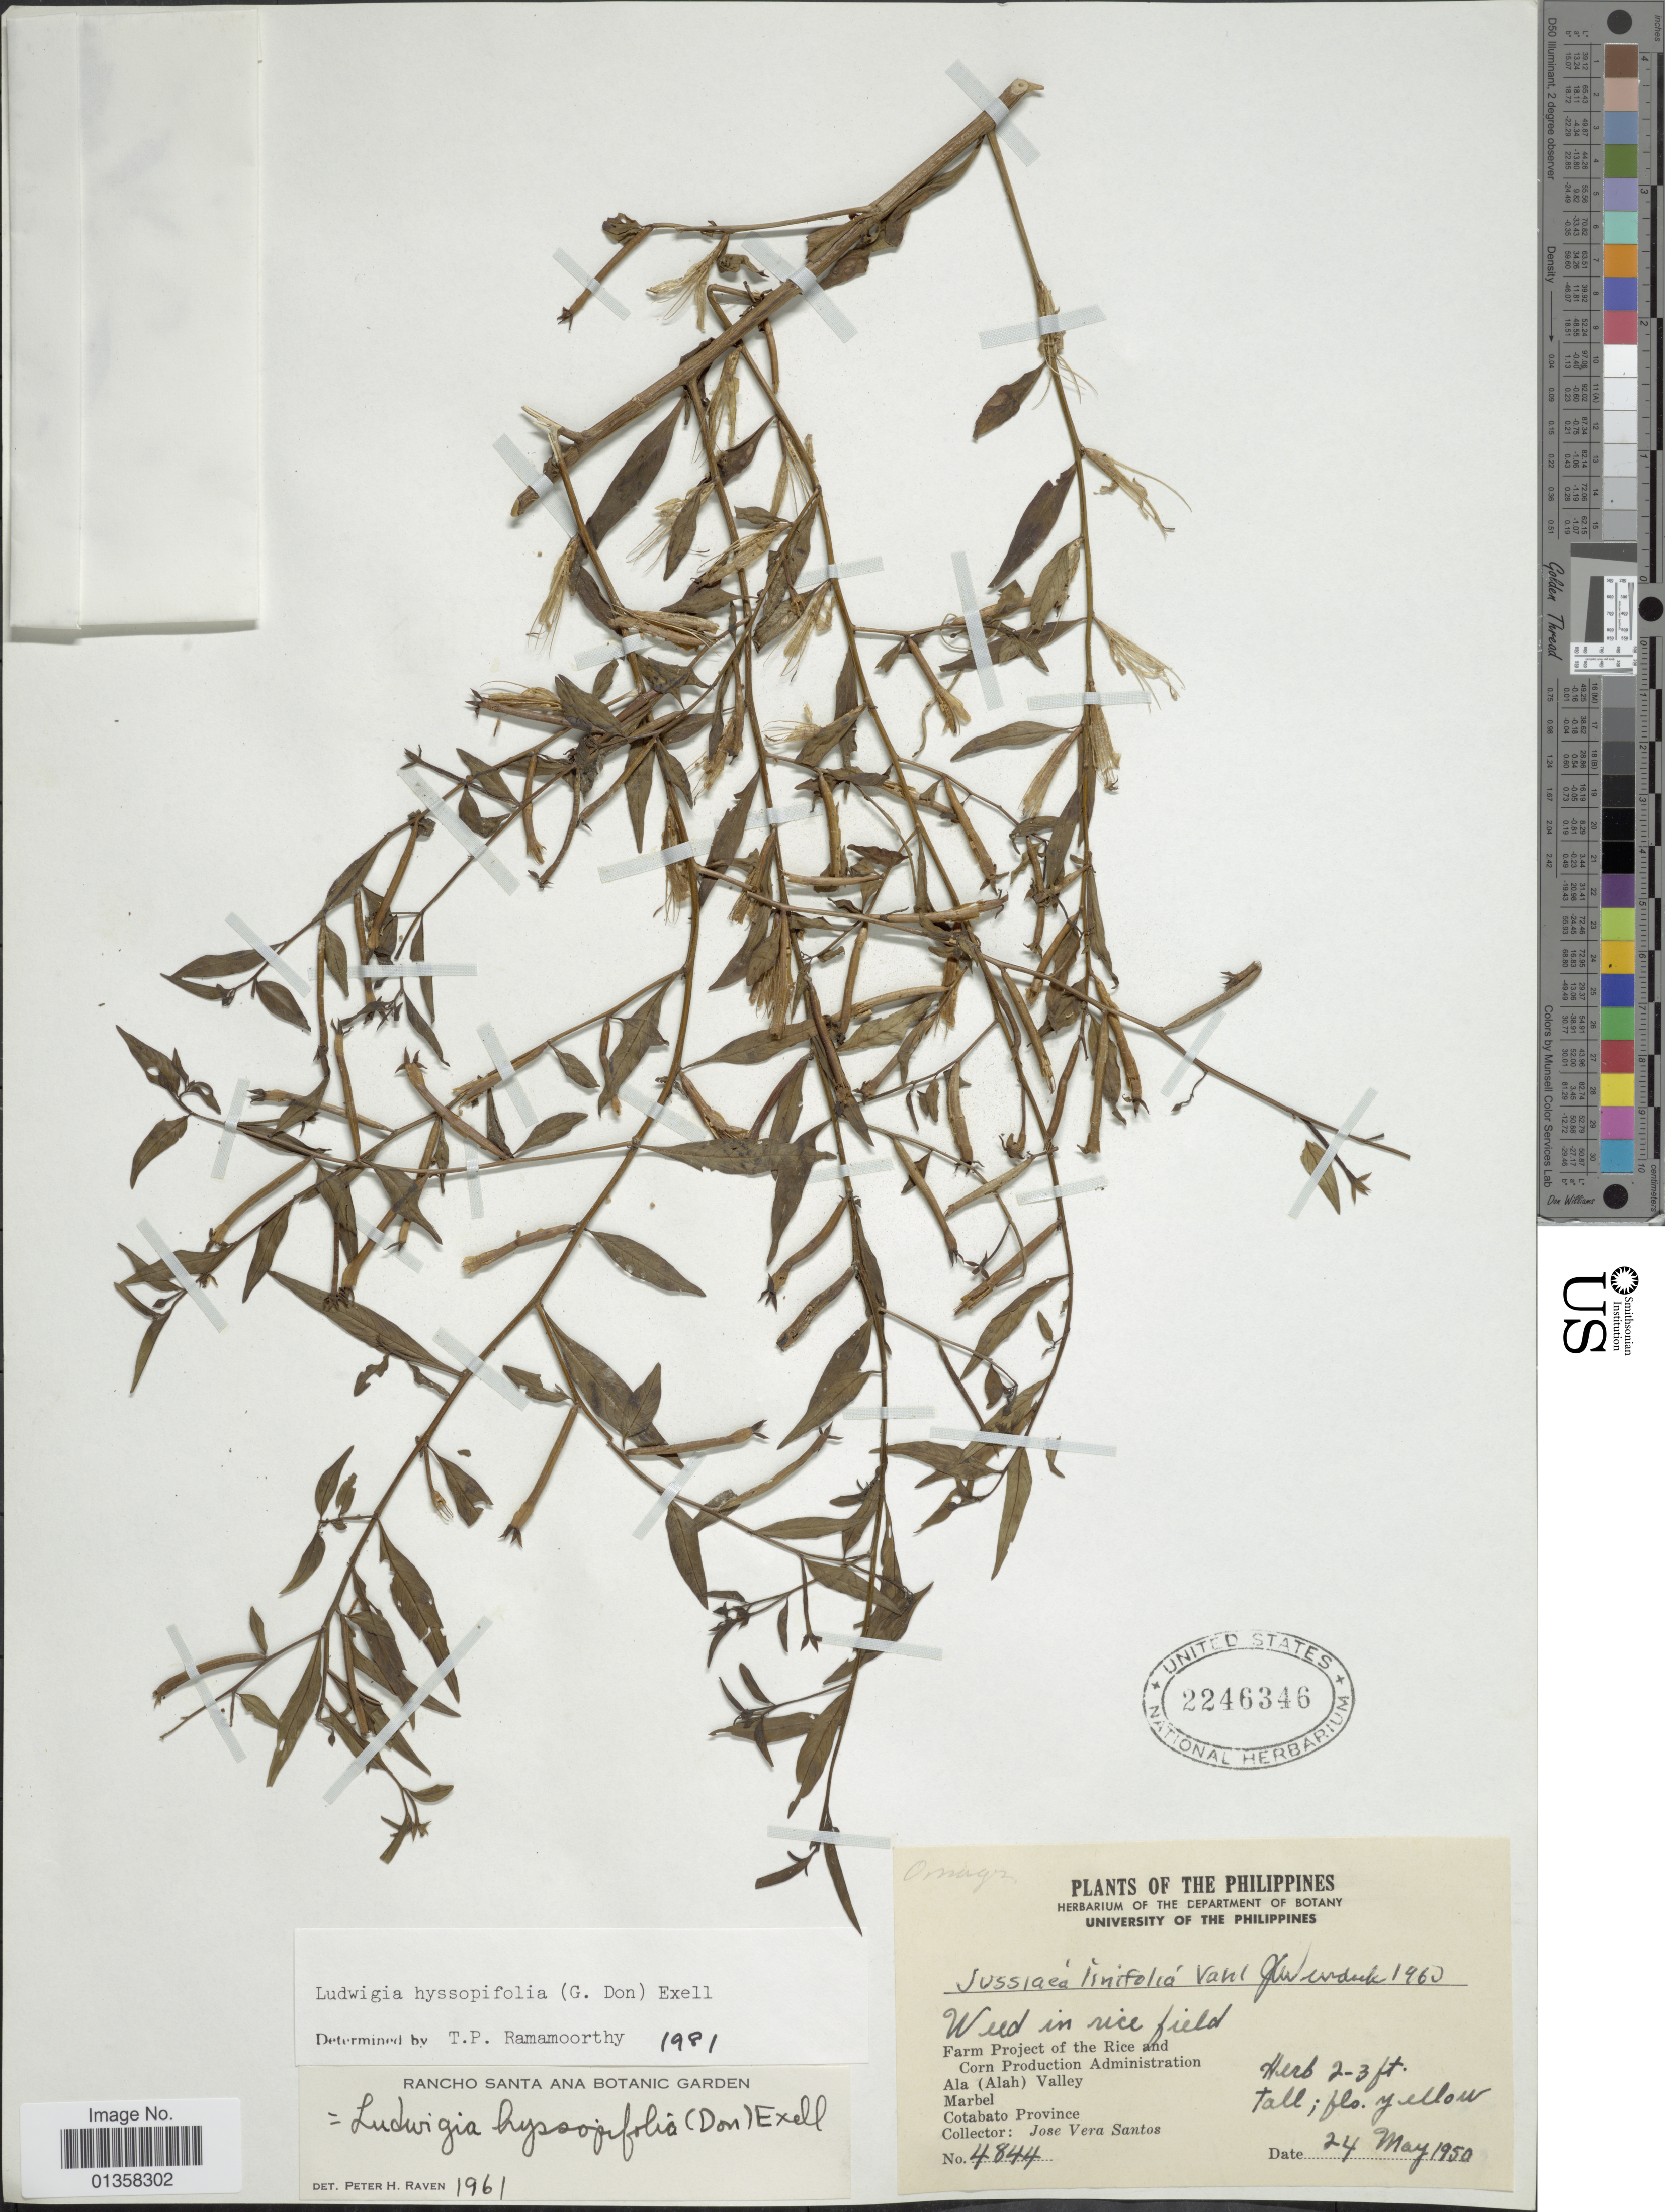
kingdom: Plantae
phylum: Tracheophyta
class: Magnoliopsida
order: Myrtales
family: Onagraceae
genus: Ludwigia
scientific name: Ludwigia hyssopifolia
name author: (G. Don) Exell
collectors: J. V. Santos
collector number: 4844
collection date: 1950-05-24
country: Philippines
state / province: Soccsksargen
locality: Ala (Alah) Valley, Marbel, Cotabato Province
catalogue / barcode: US 2246346